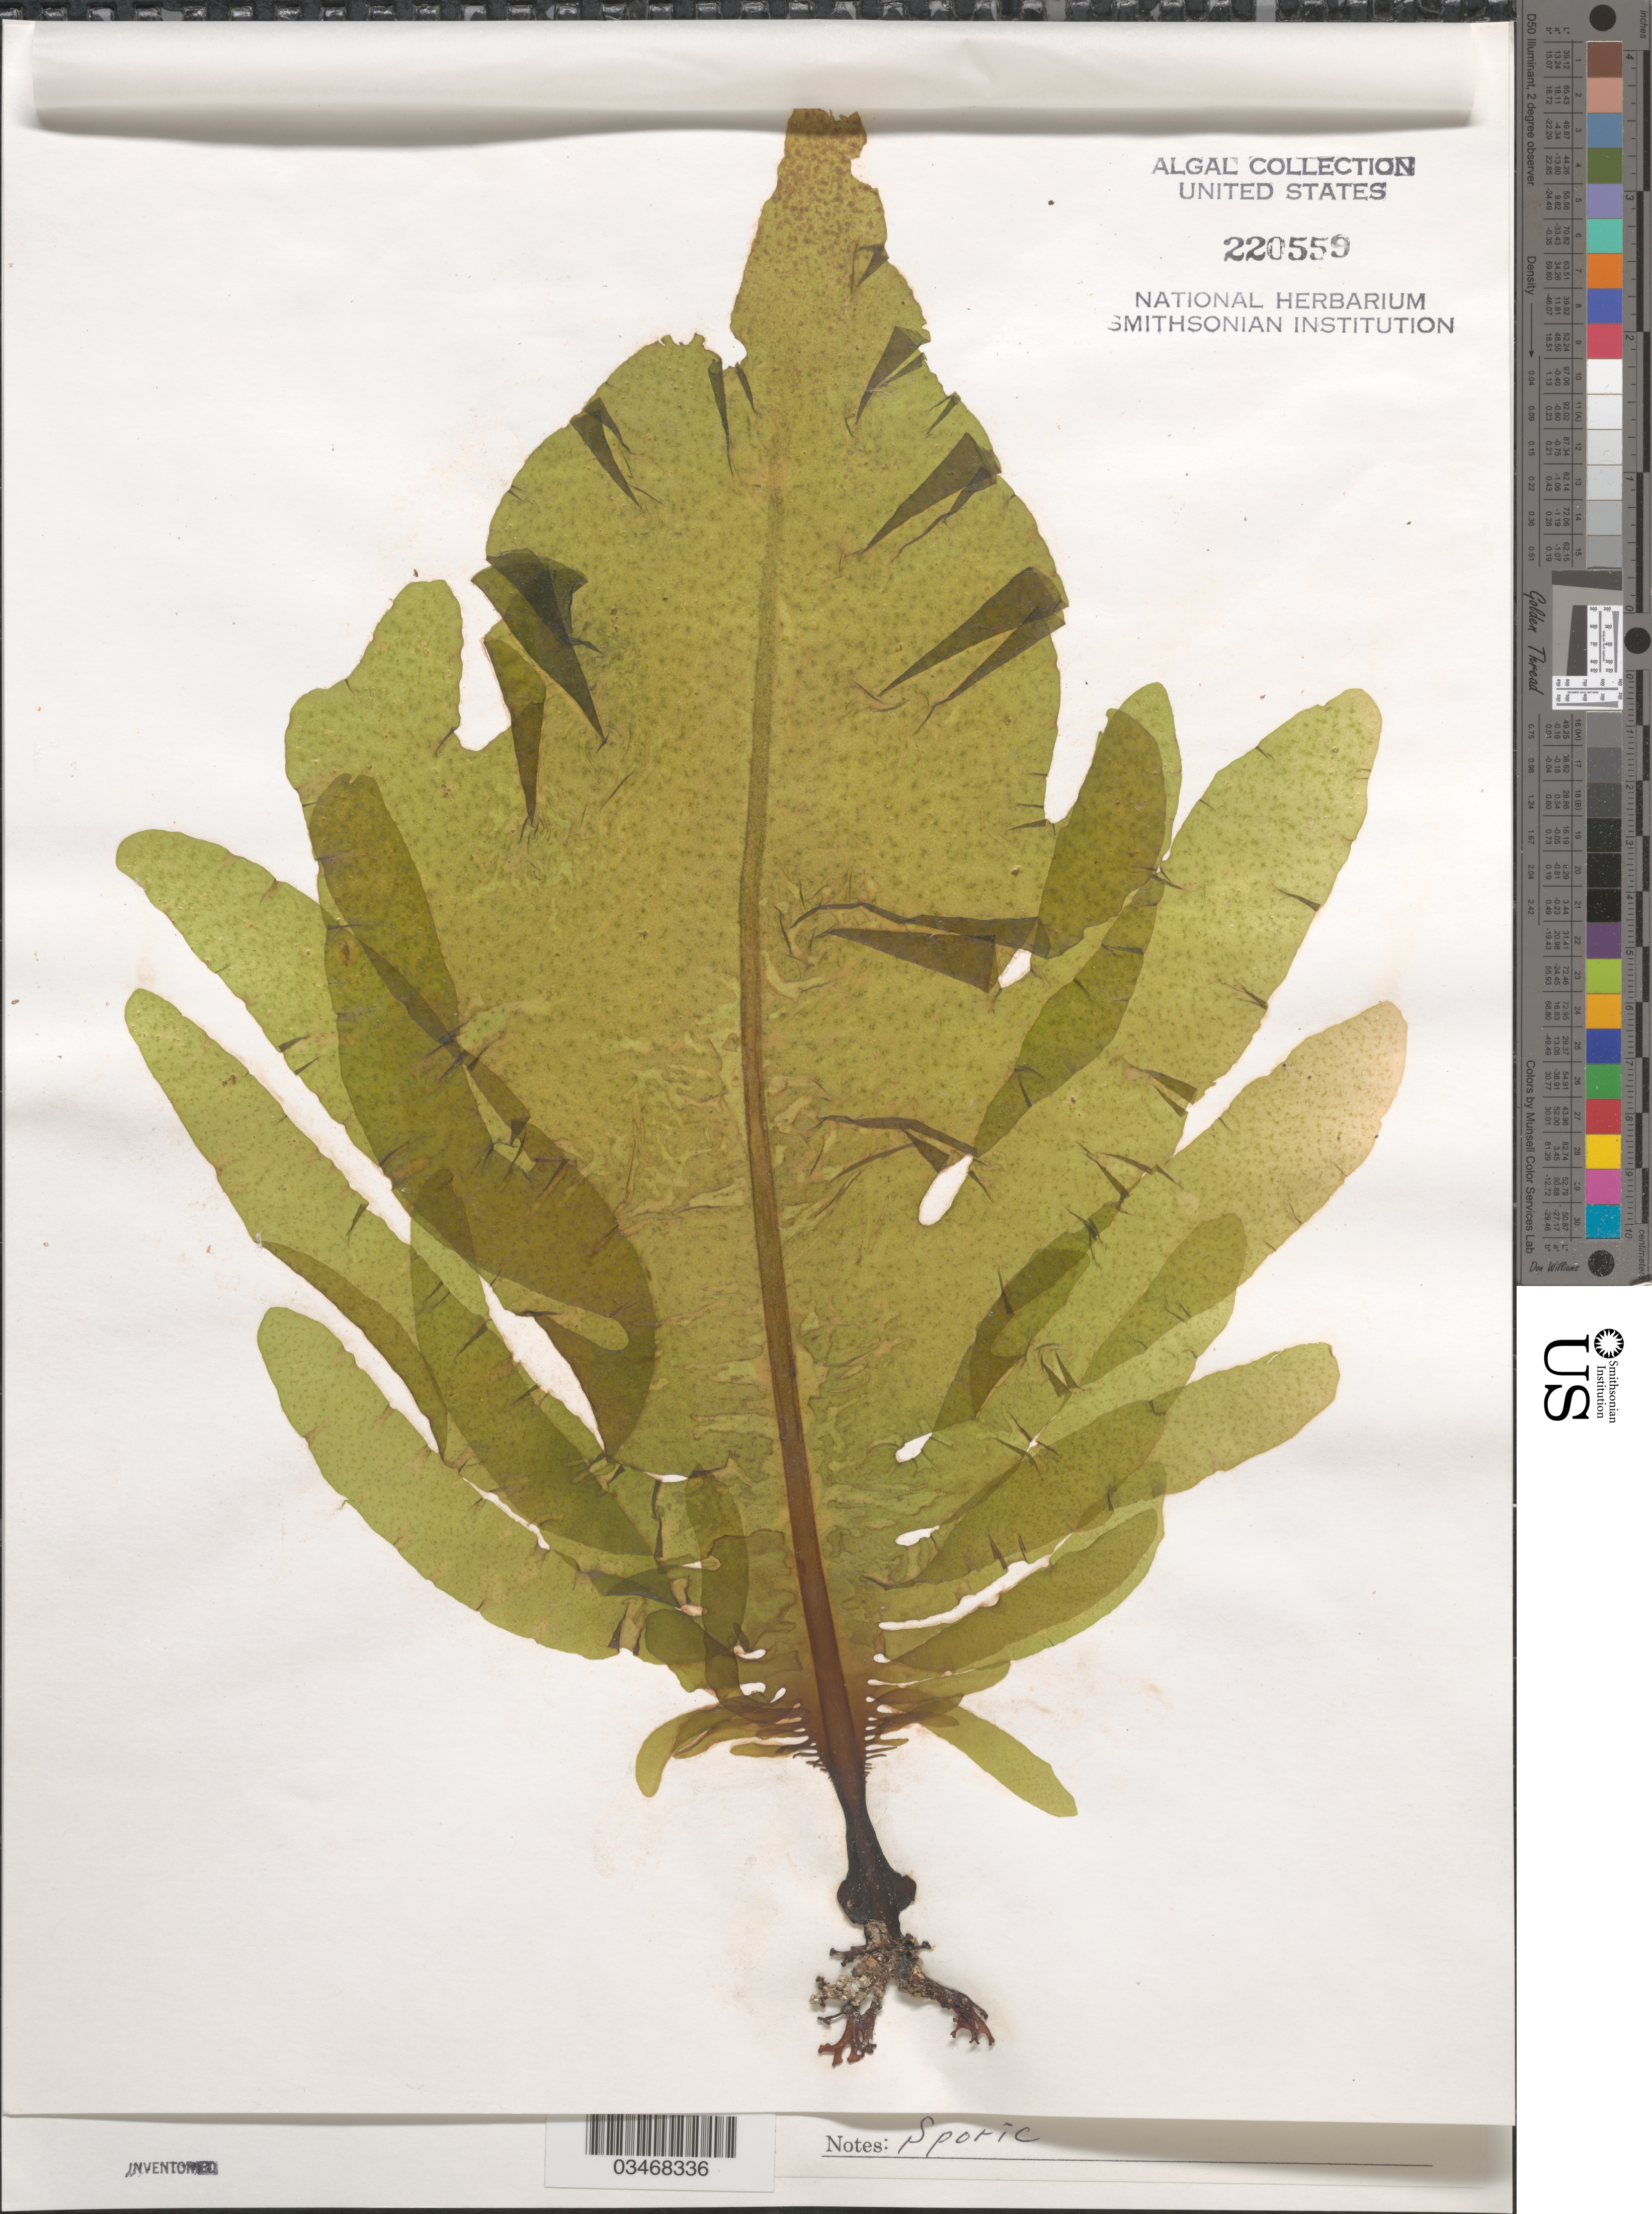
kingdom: Chromista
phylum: Ochrophyta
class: Phaeophyceae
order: Laminariales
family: Alariaceae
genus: Undaria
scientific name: Undaria pinnatifida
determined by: Kajimura, Mitsuo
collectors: M. Kajimura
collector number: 3518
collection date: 2008-02-11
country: Japan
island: Oki Islands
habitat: At low-tide on rocky bottom.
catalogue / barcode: US 220559